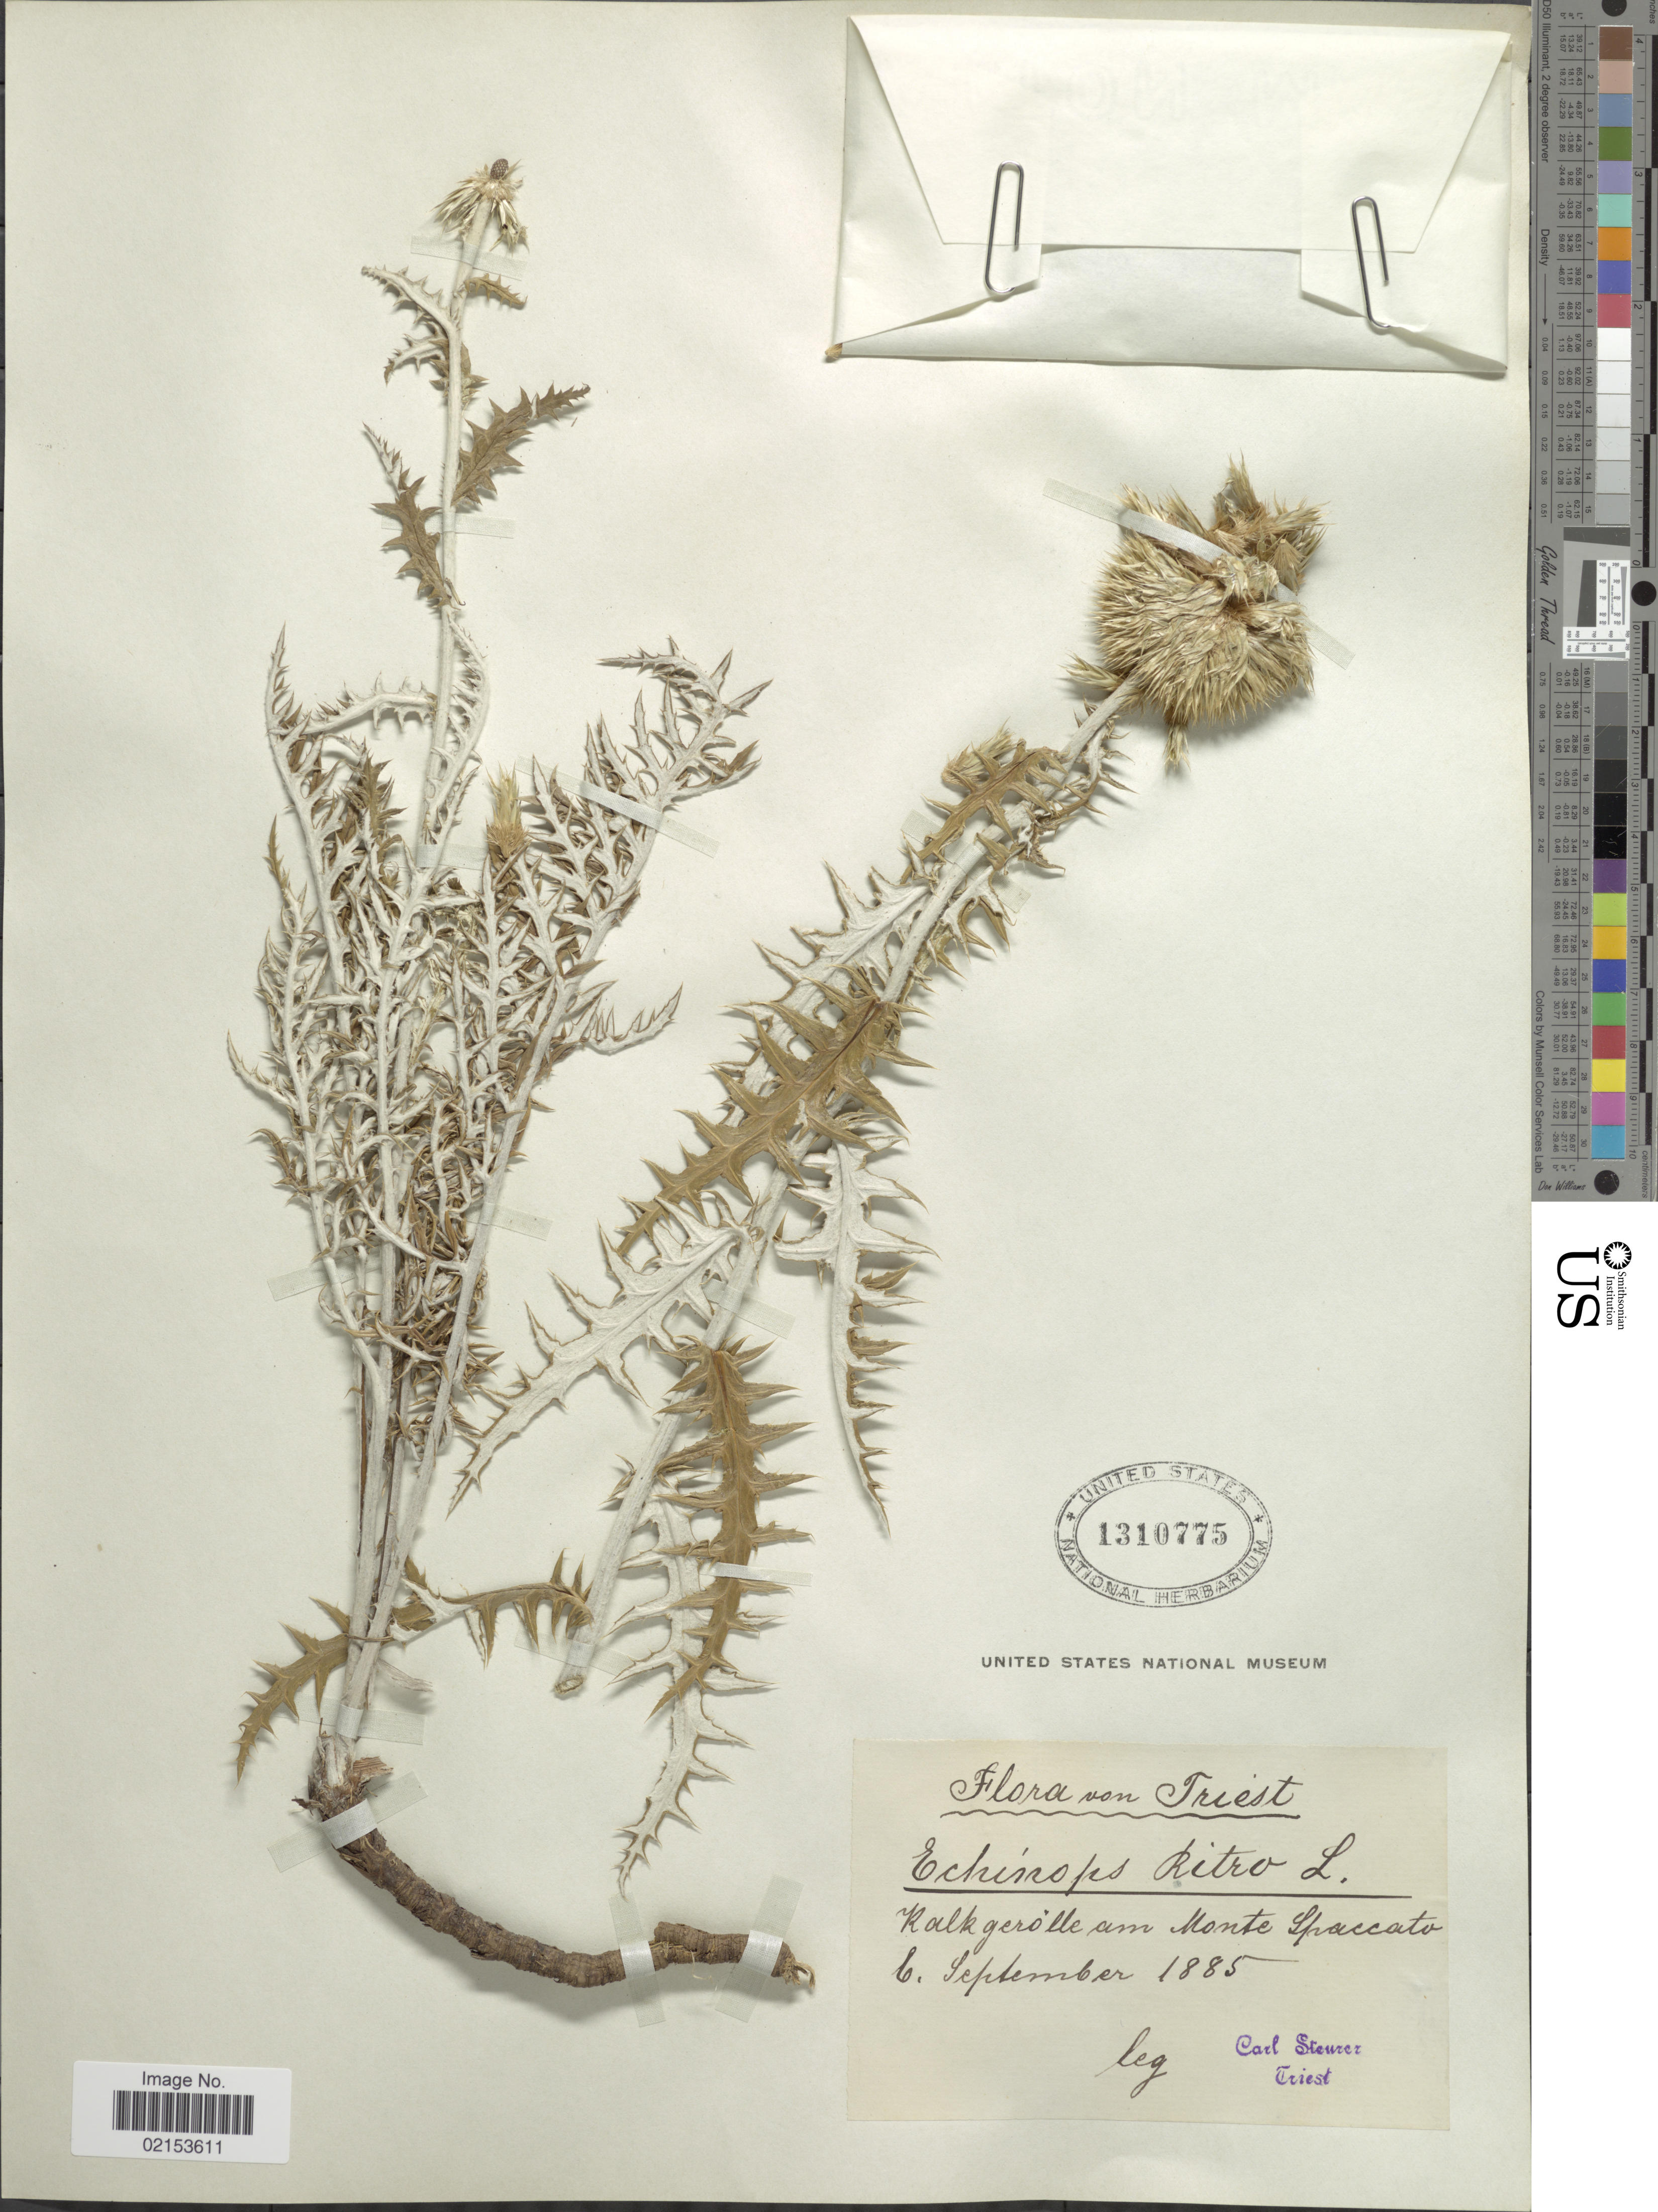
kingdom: Plantae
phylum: Tracheophyta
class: Magnoliopsida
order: Asterales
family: Asteraceae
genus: Echinops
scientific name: Echinops ritro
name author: L.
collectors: C. Steurer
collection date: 1885-09-06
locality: Triest. Kalkgerolle am Monte Spaccato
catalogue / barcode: US 1310775